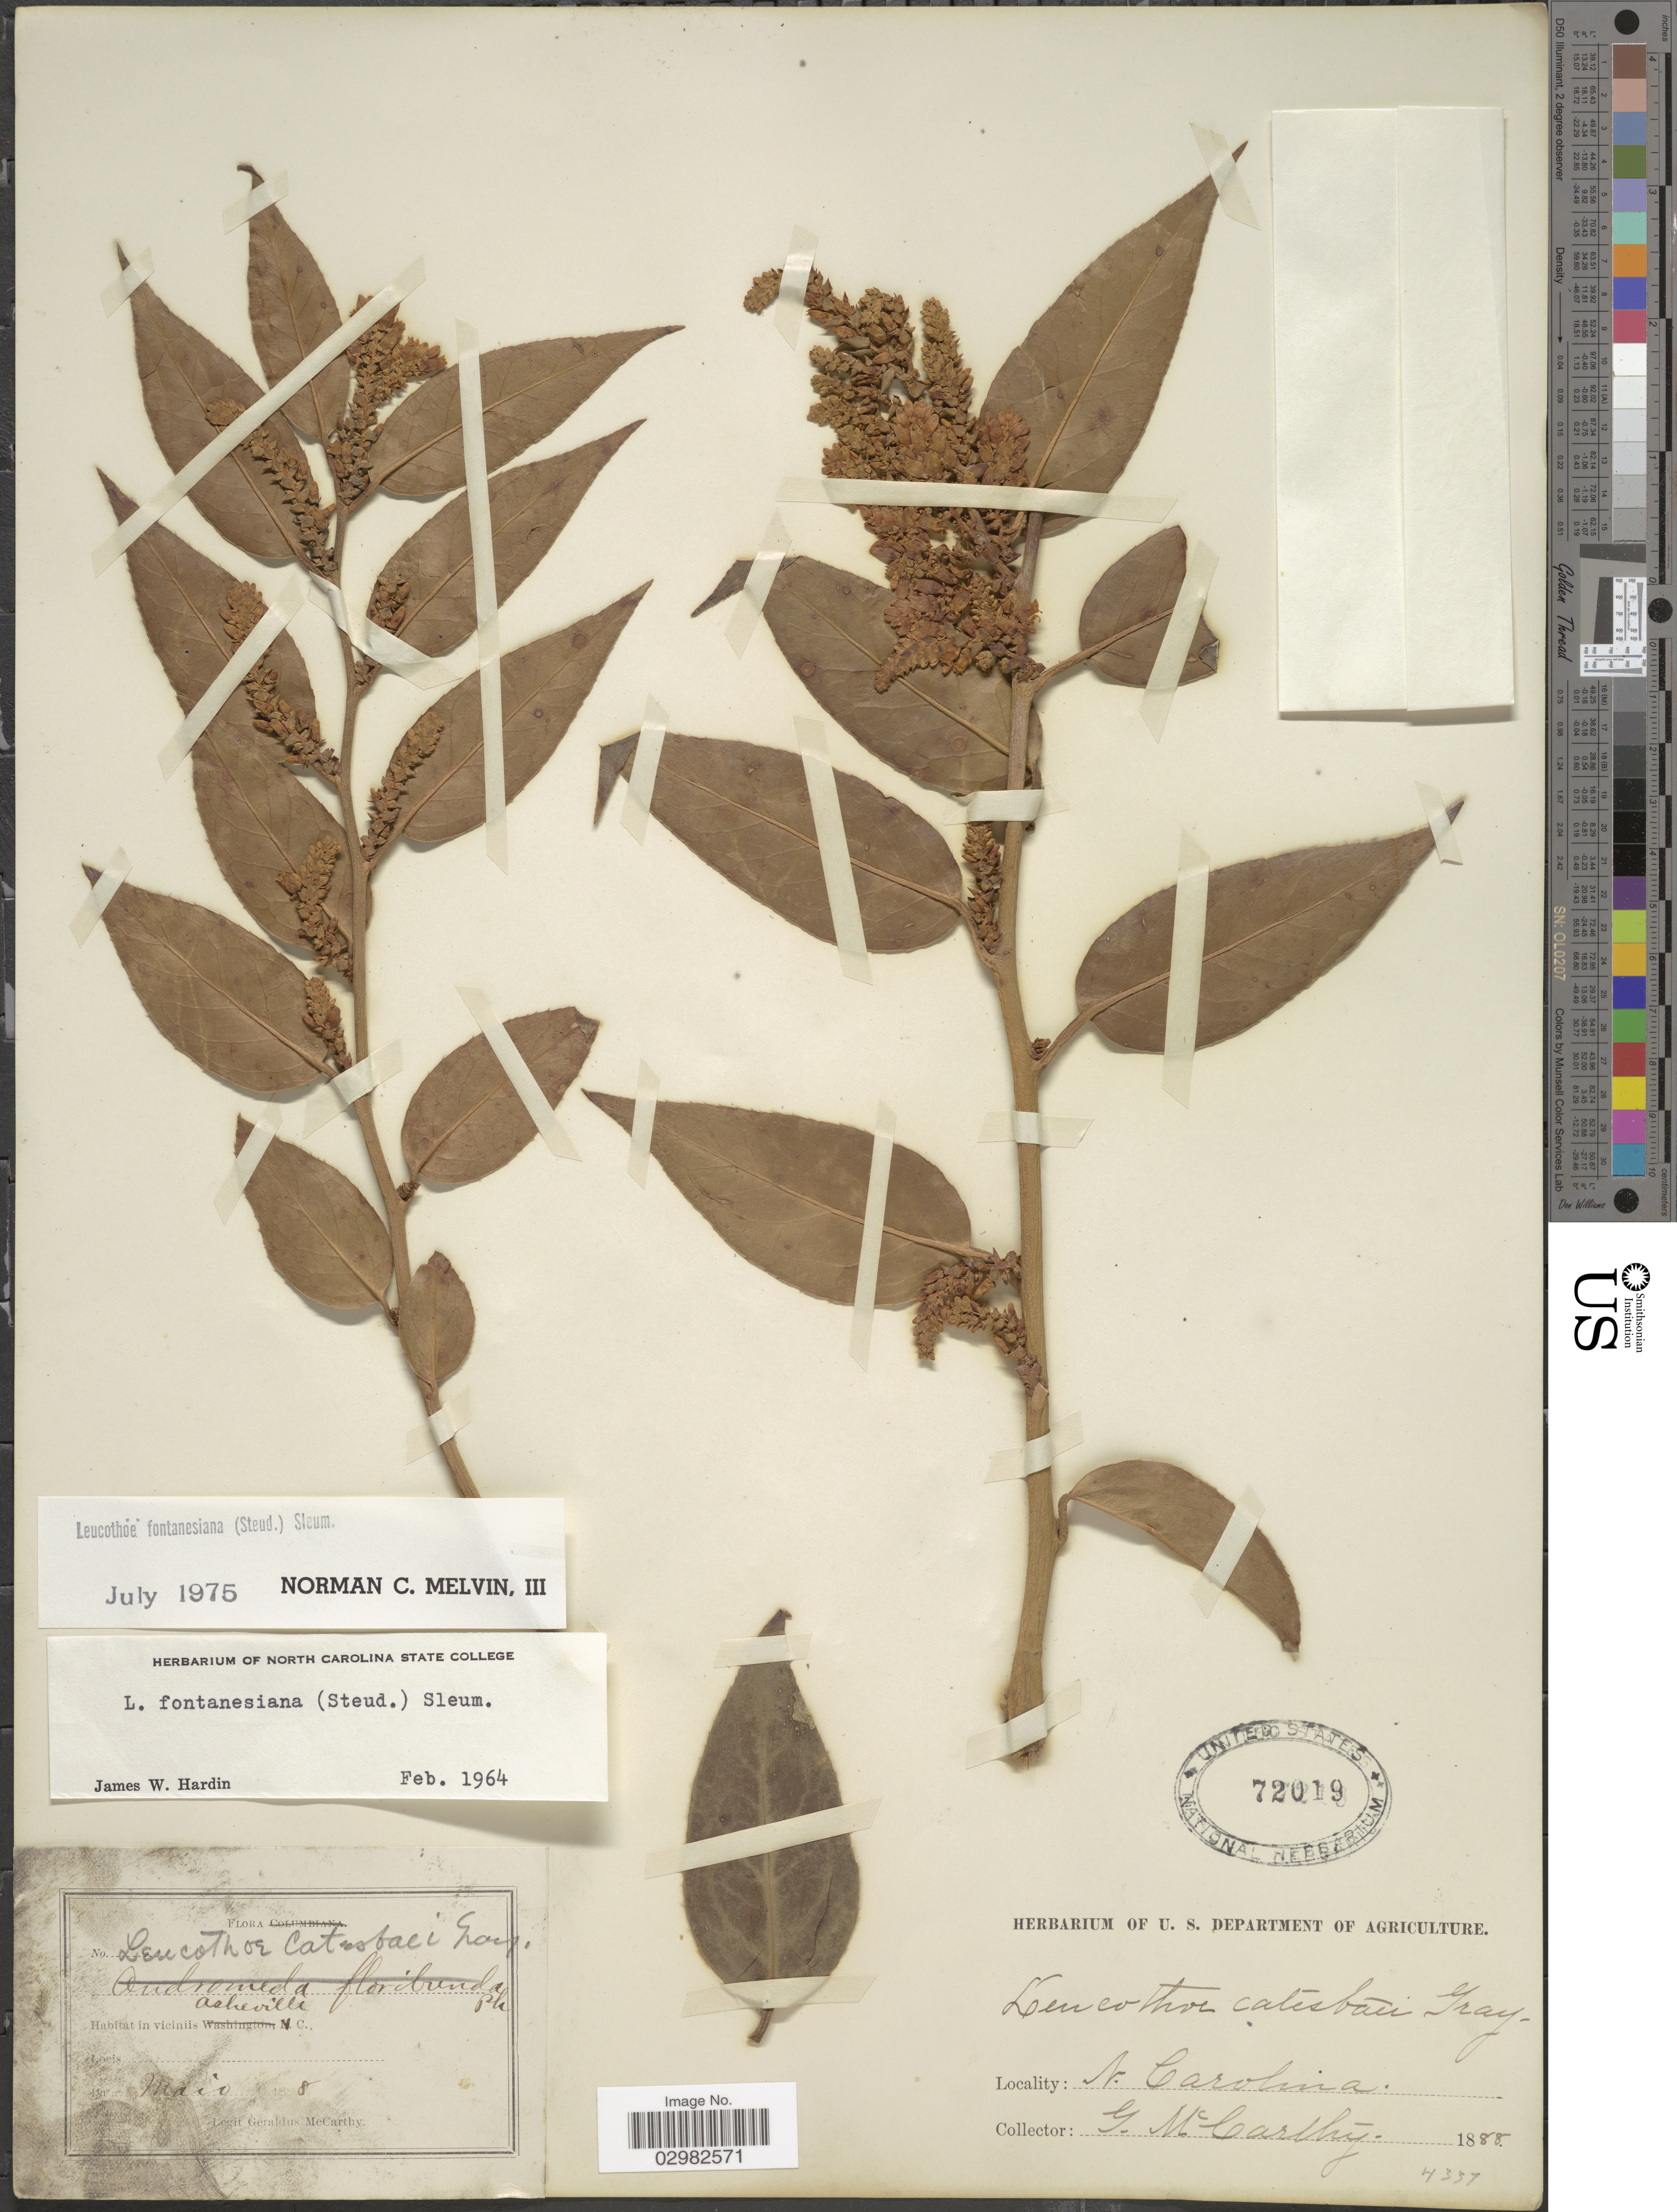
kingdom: Plantae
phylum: Tracheophyta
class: Magnoliopsida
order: Ericales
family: Ericaceae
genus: Leucothoe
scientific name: Leucothoë fontanesiana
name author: (Steud.) Sleumer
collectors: G. McCarthy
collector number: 4337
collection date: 1888-05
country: United States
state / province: North Carolina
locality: In viciniis Asheville.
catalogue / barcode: US 72019